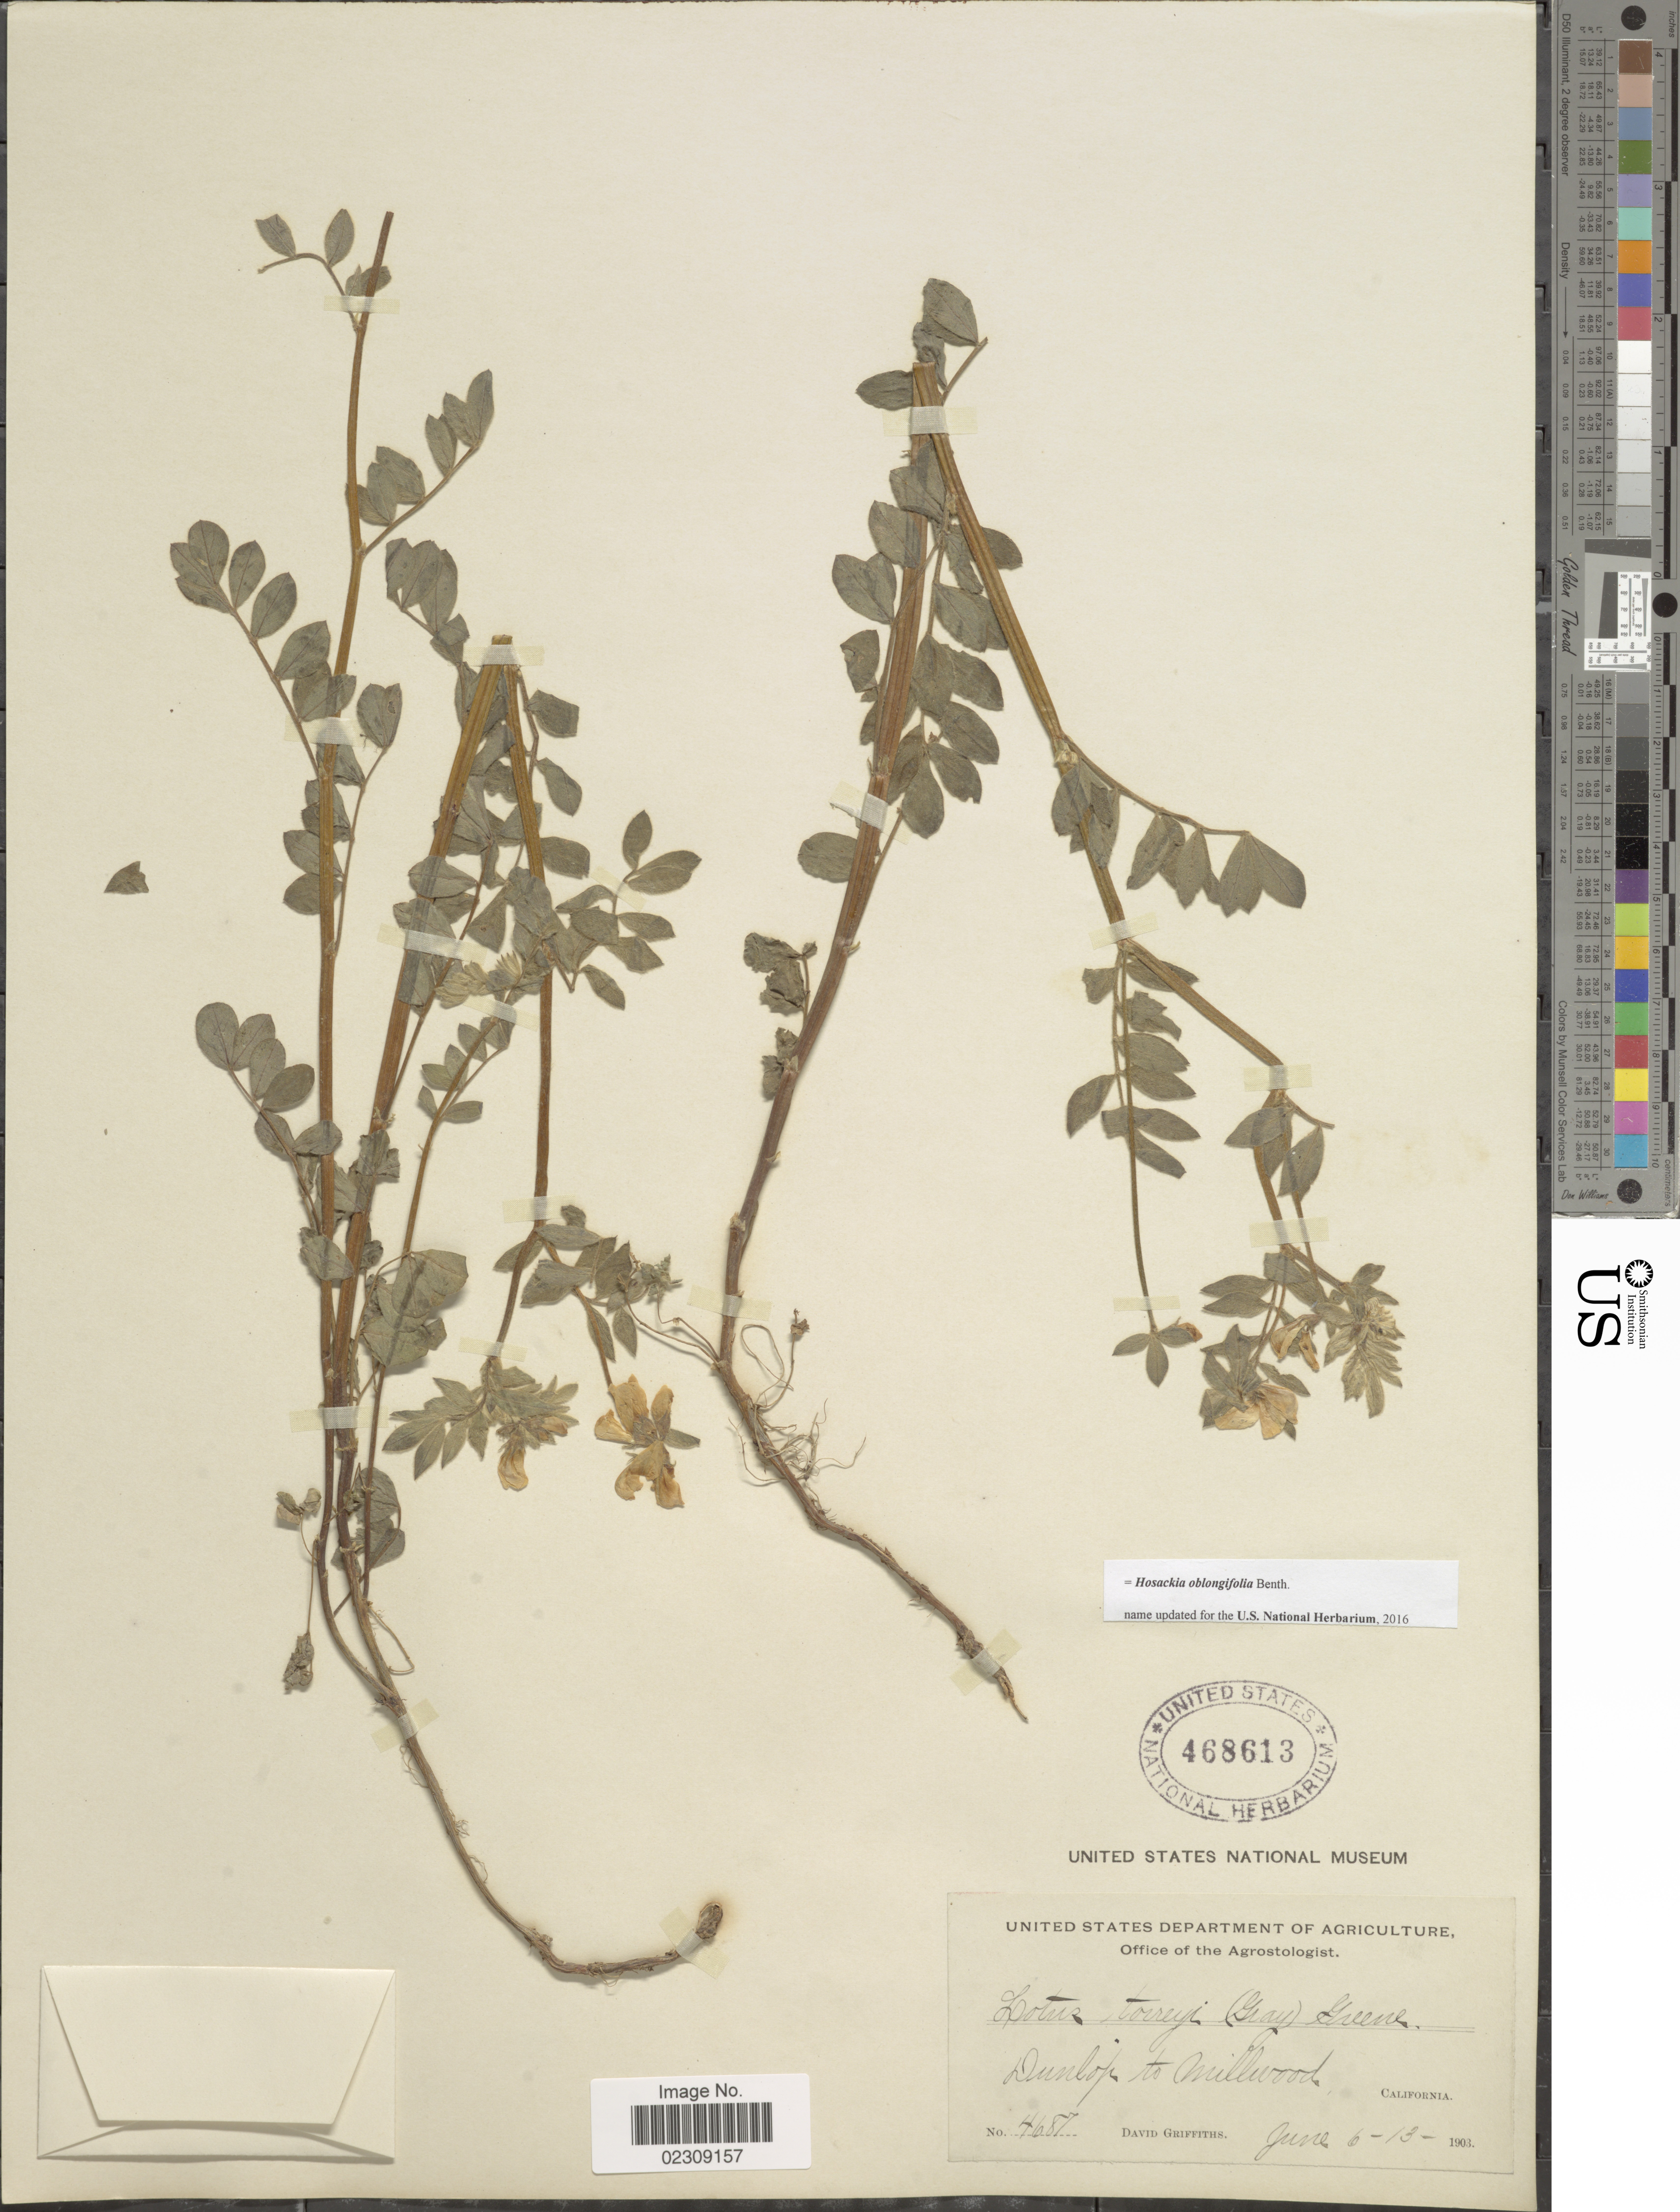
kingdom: Plantae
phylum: Tracheophyta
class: Magnoliopsida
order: Fabales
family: Fabaceae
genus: Hosackia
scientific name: Hosackia oblongifolia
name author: Benth.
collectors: D. Griffiths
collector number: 4687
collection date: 1903-06-06/1903-06-13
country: United States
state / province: California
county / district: Fresno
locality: Dunlop to Millwood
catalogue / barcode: US 468613